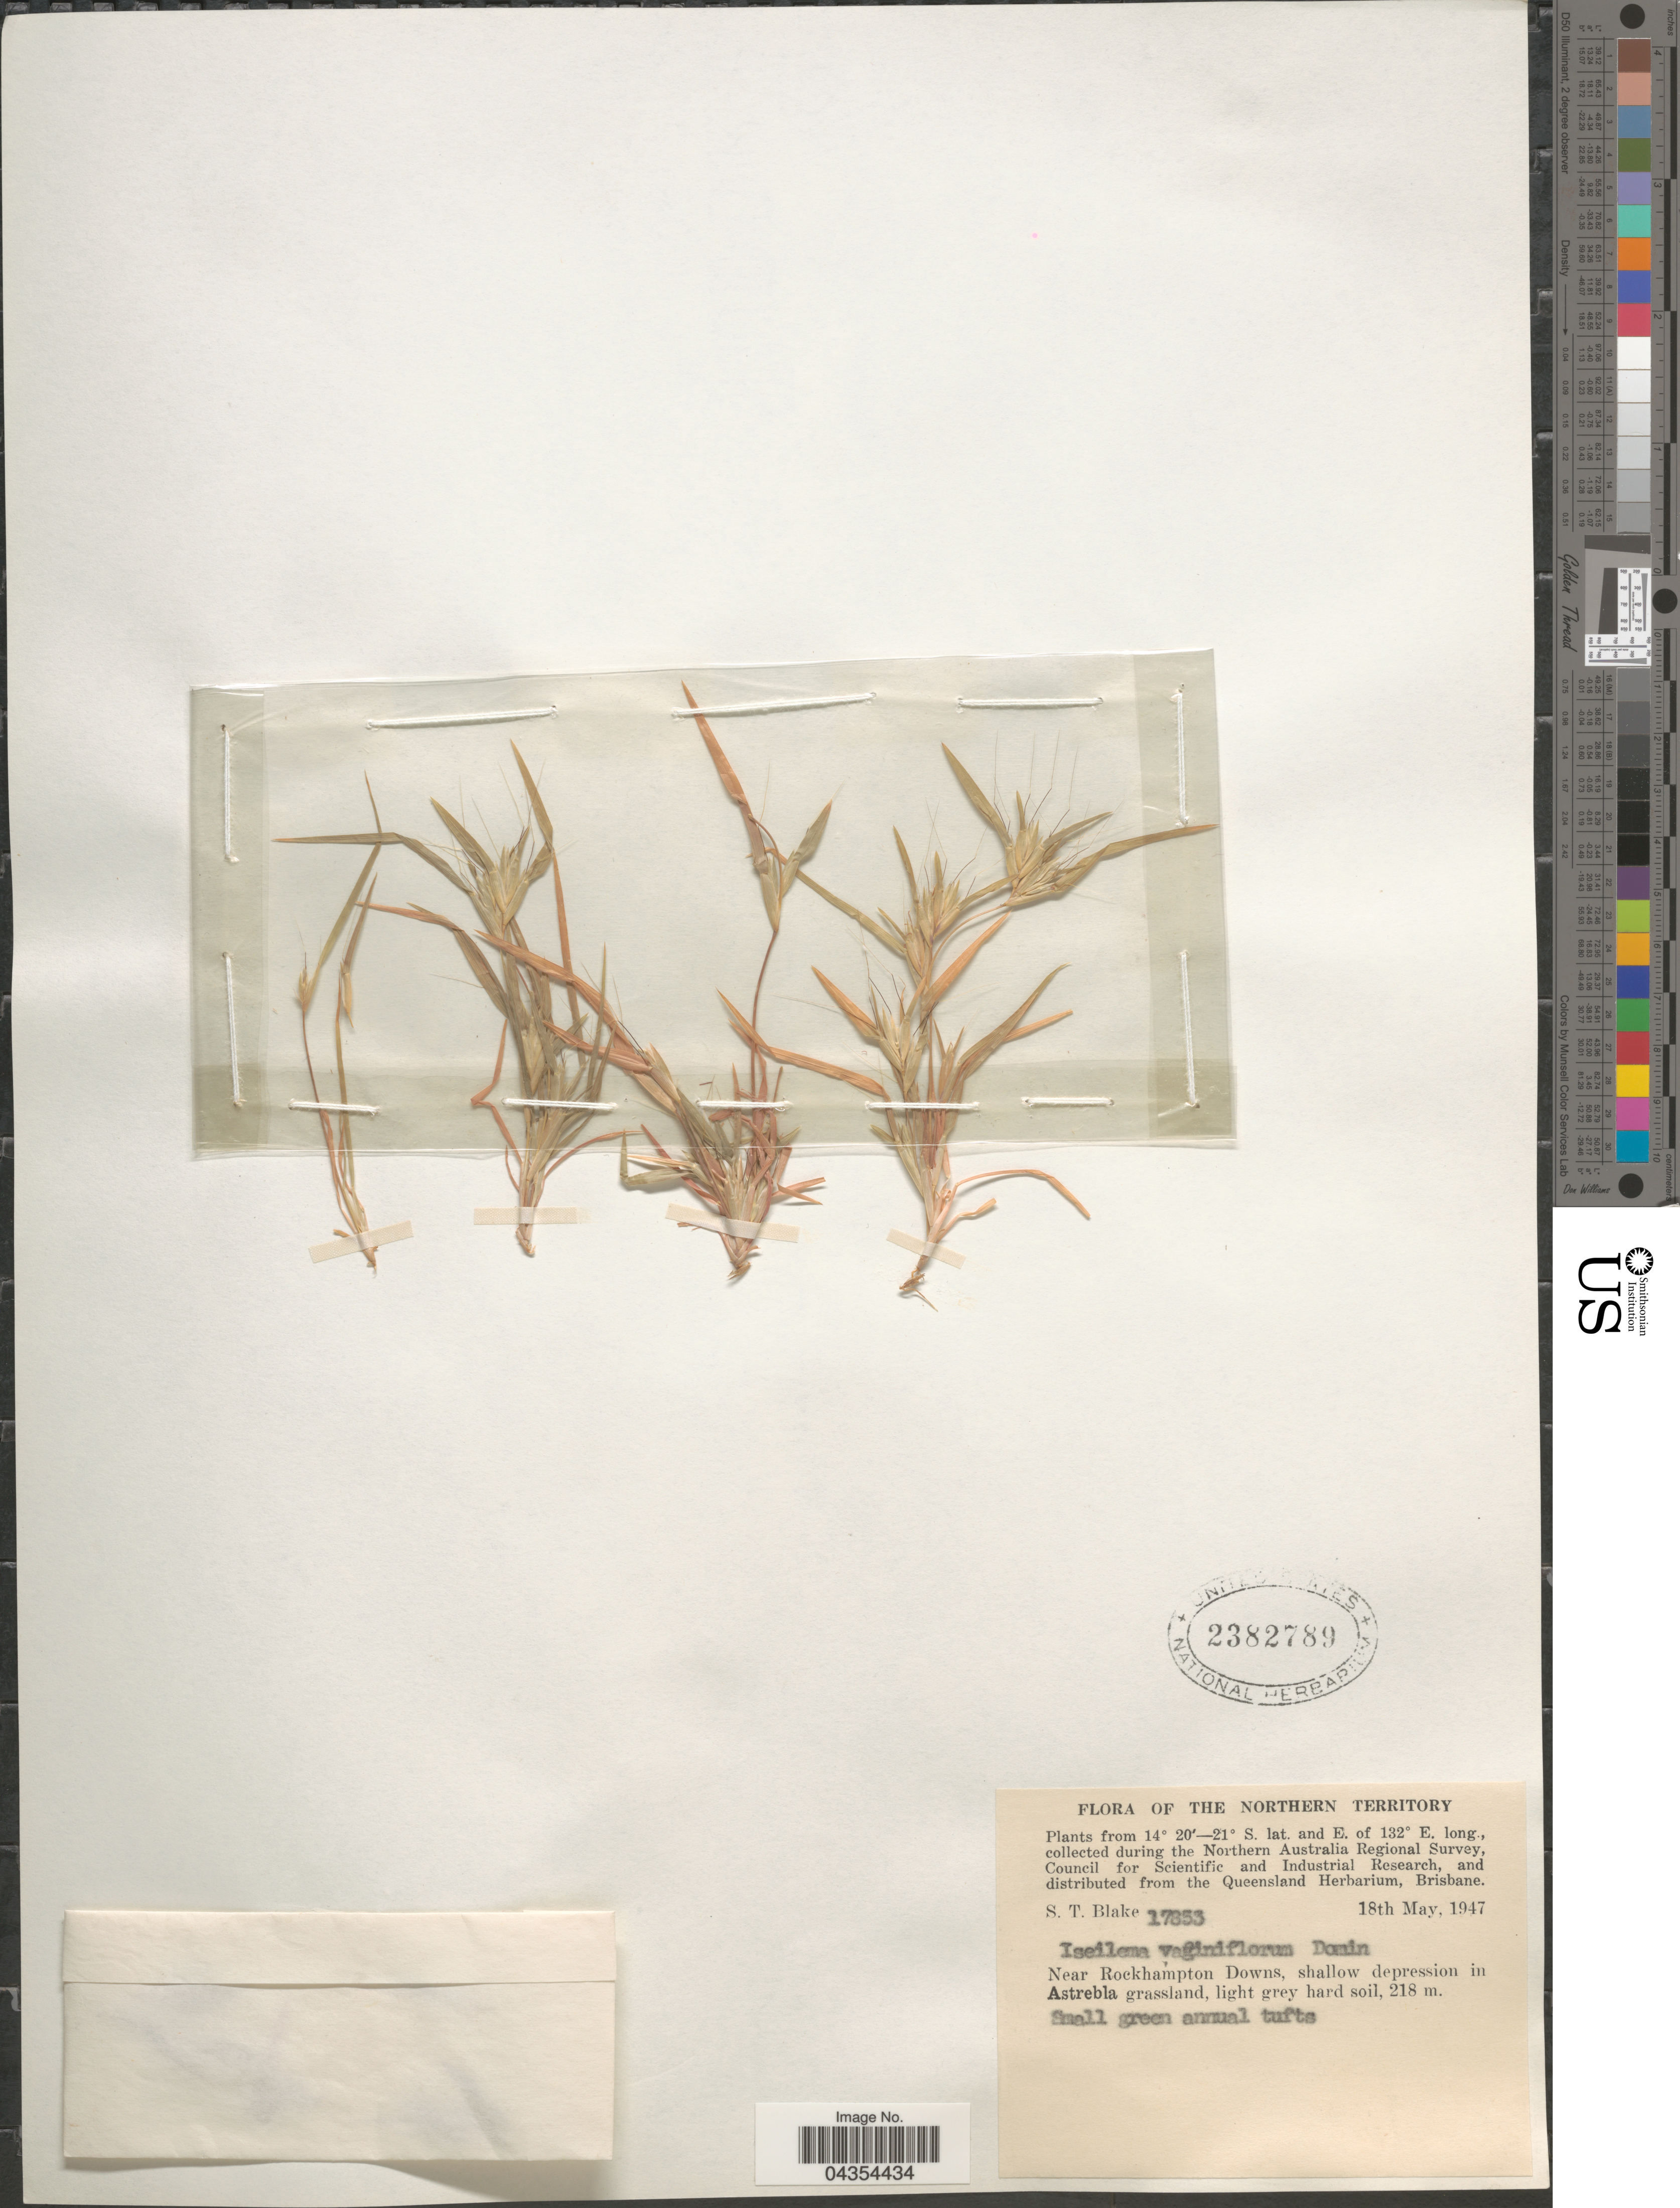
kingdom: Plantae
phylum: Tracheophyta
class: Liliopsida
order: Poales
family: Poaceae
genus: Iseilema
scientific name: Iseilema vaginiflorum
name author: Domin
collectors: S. T. Blake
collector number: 17853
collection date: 1947-05-18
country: Australia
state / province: Northern Territory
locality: The Northern Australia Regional Survey. Near Rockhampton Downs, shallow depression in Astrebla grassland.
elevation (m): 218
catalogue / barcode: US 2382789